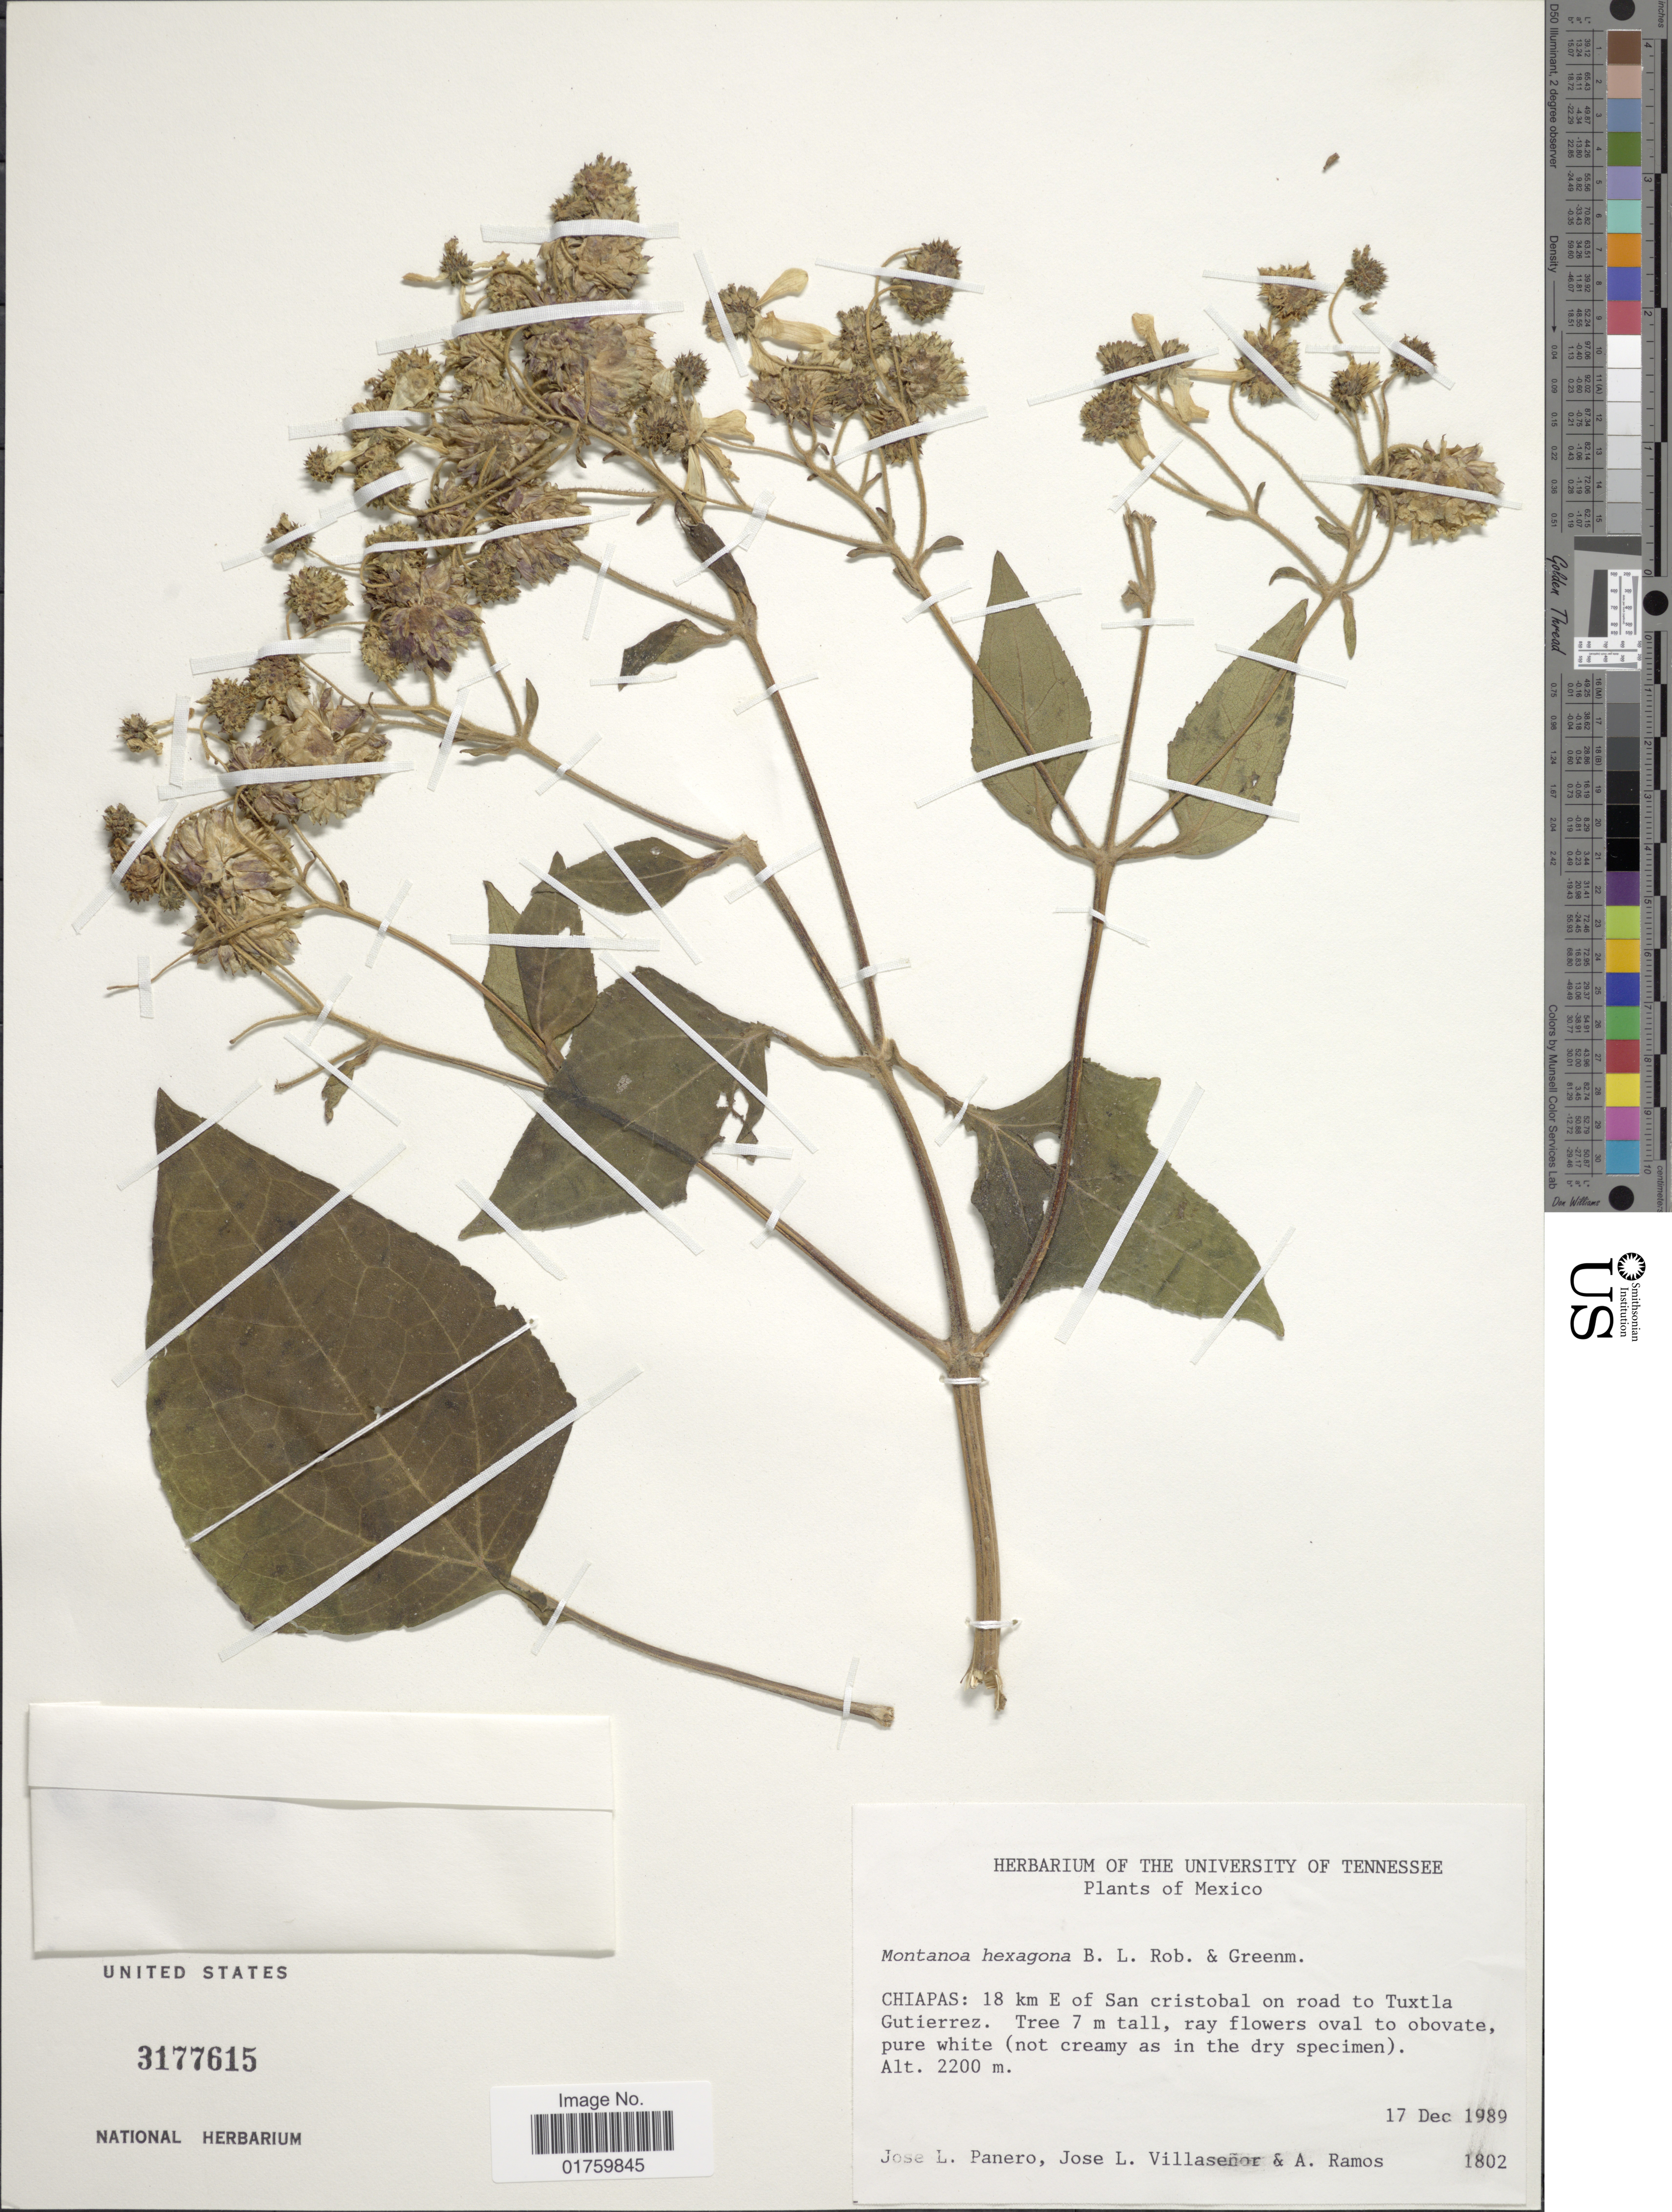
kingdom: Plantae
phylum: Tracheophyta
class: Magnoliopsida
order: Asterales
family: Asteraceae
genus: Montanoa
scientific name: Montanoa hexagona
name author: B.L. Rob. & Greenm.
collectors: J. L. Panero, J. L. Villasenor & A. Ramos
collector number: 1802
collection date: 1989-12-17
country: Mexico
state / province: Chiapas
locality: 18 km E of San Cristobal on road toTuxtla Gutierrez.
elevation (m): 2200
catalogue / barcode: US 3177615